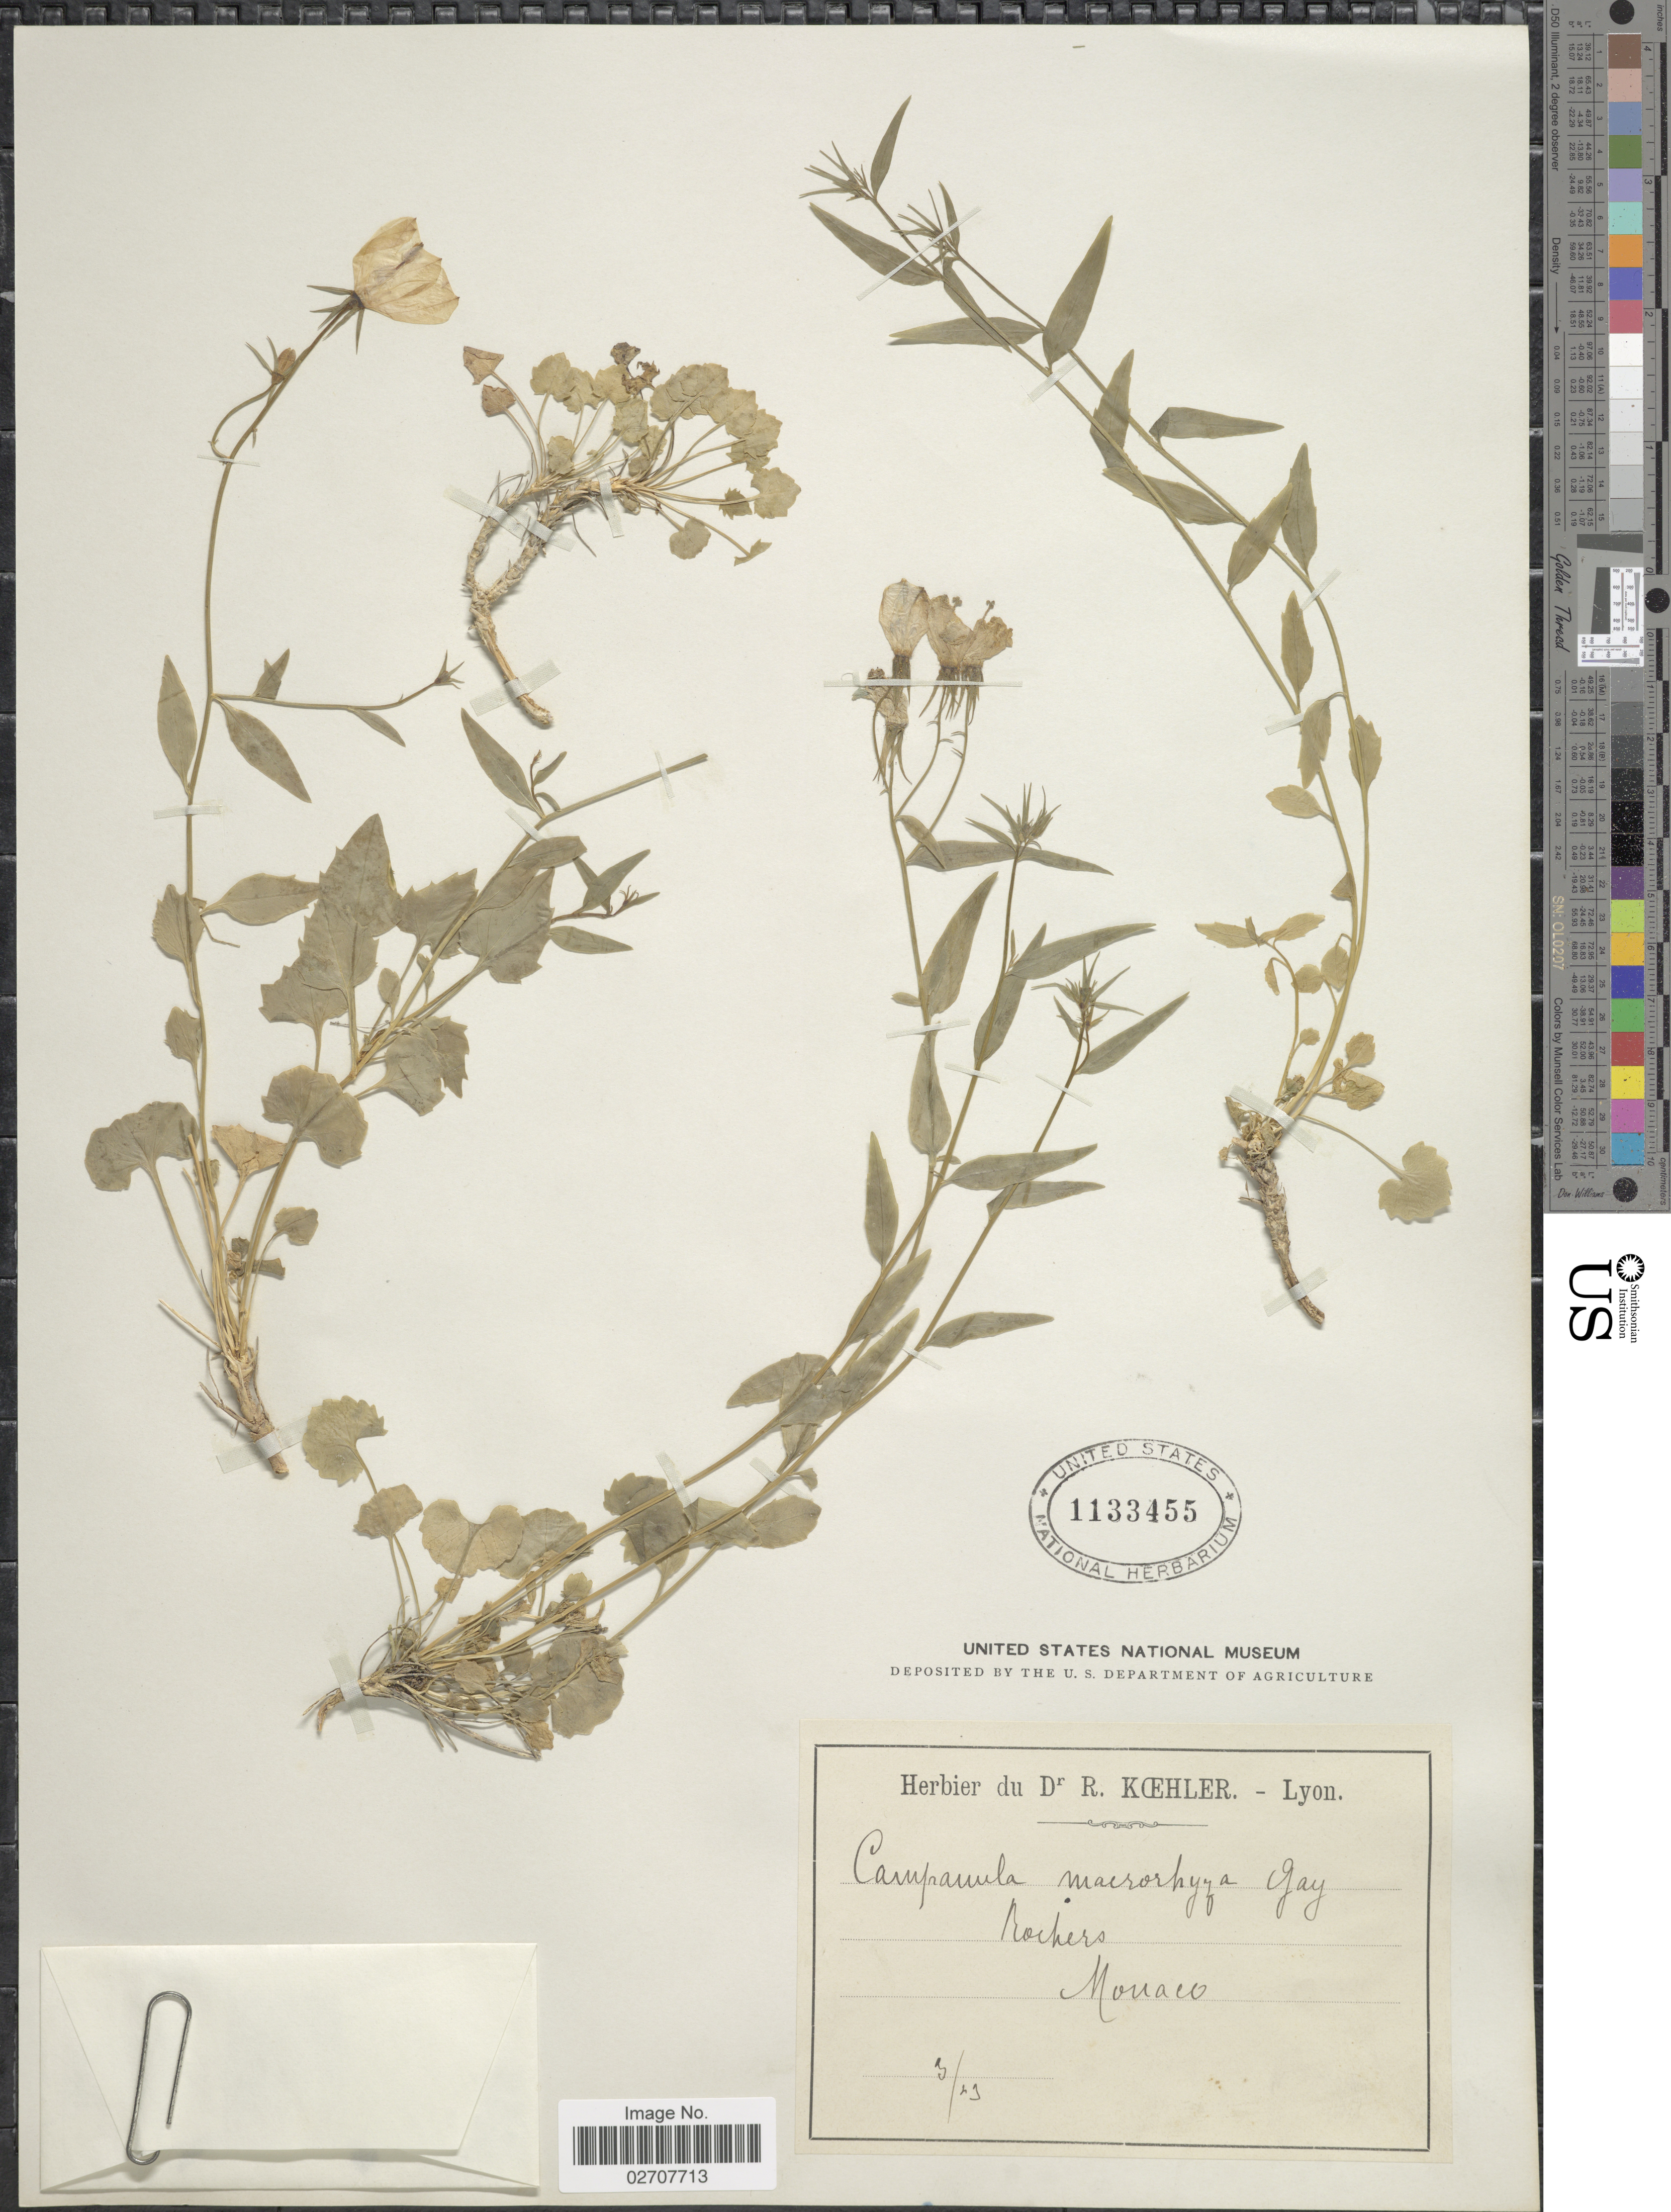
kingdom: Plantae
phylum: Tracheophyta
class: Magnoliopsida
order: Asterales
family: Campanulaceae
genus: Campanula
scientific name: Campanula macrorhiza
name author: J. Gay ex A. DC.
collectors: ex herb. Dr. R. Kechler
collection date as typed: Transcribed d/m/y: /3/29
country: Monaco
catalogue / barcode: US 1133455